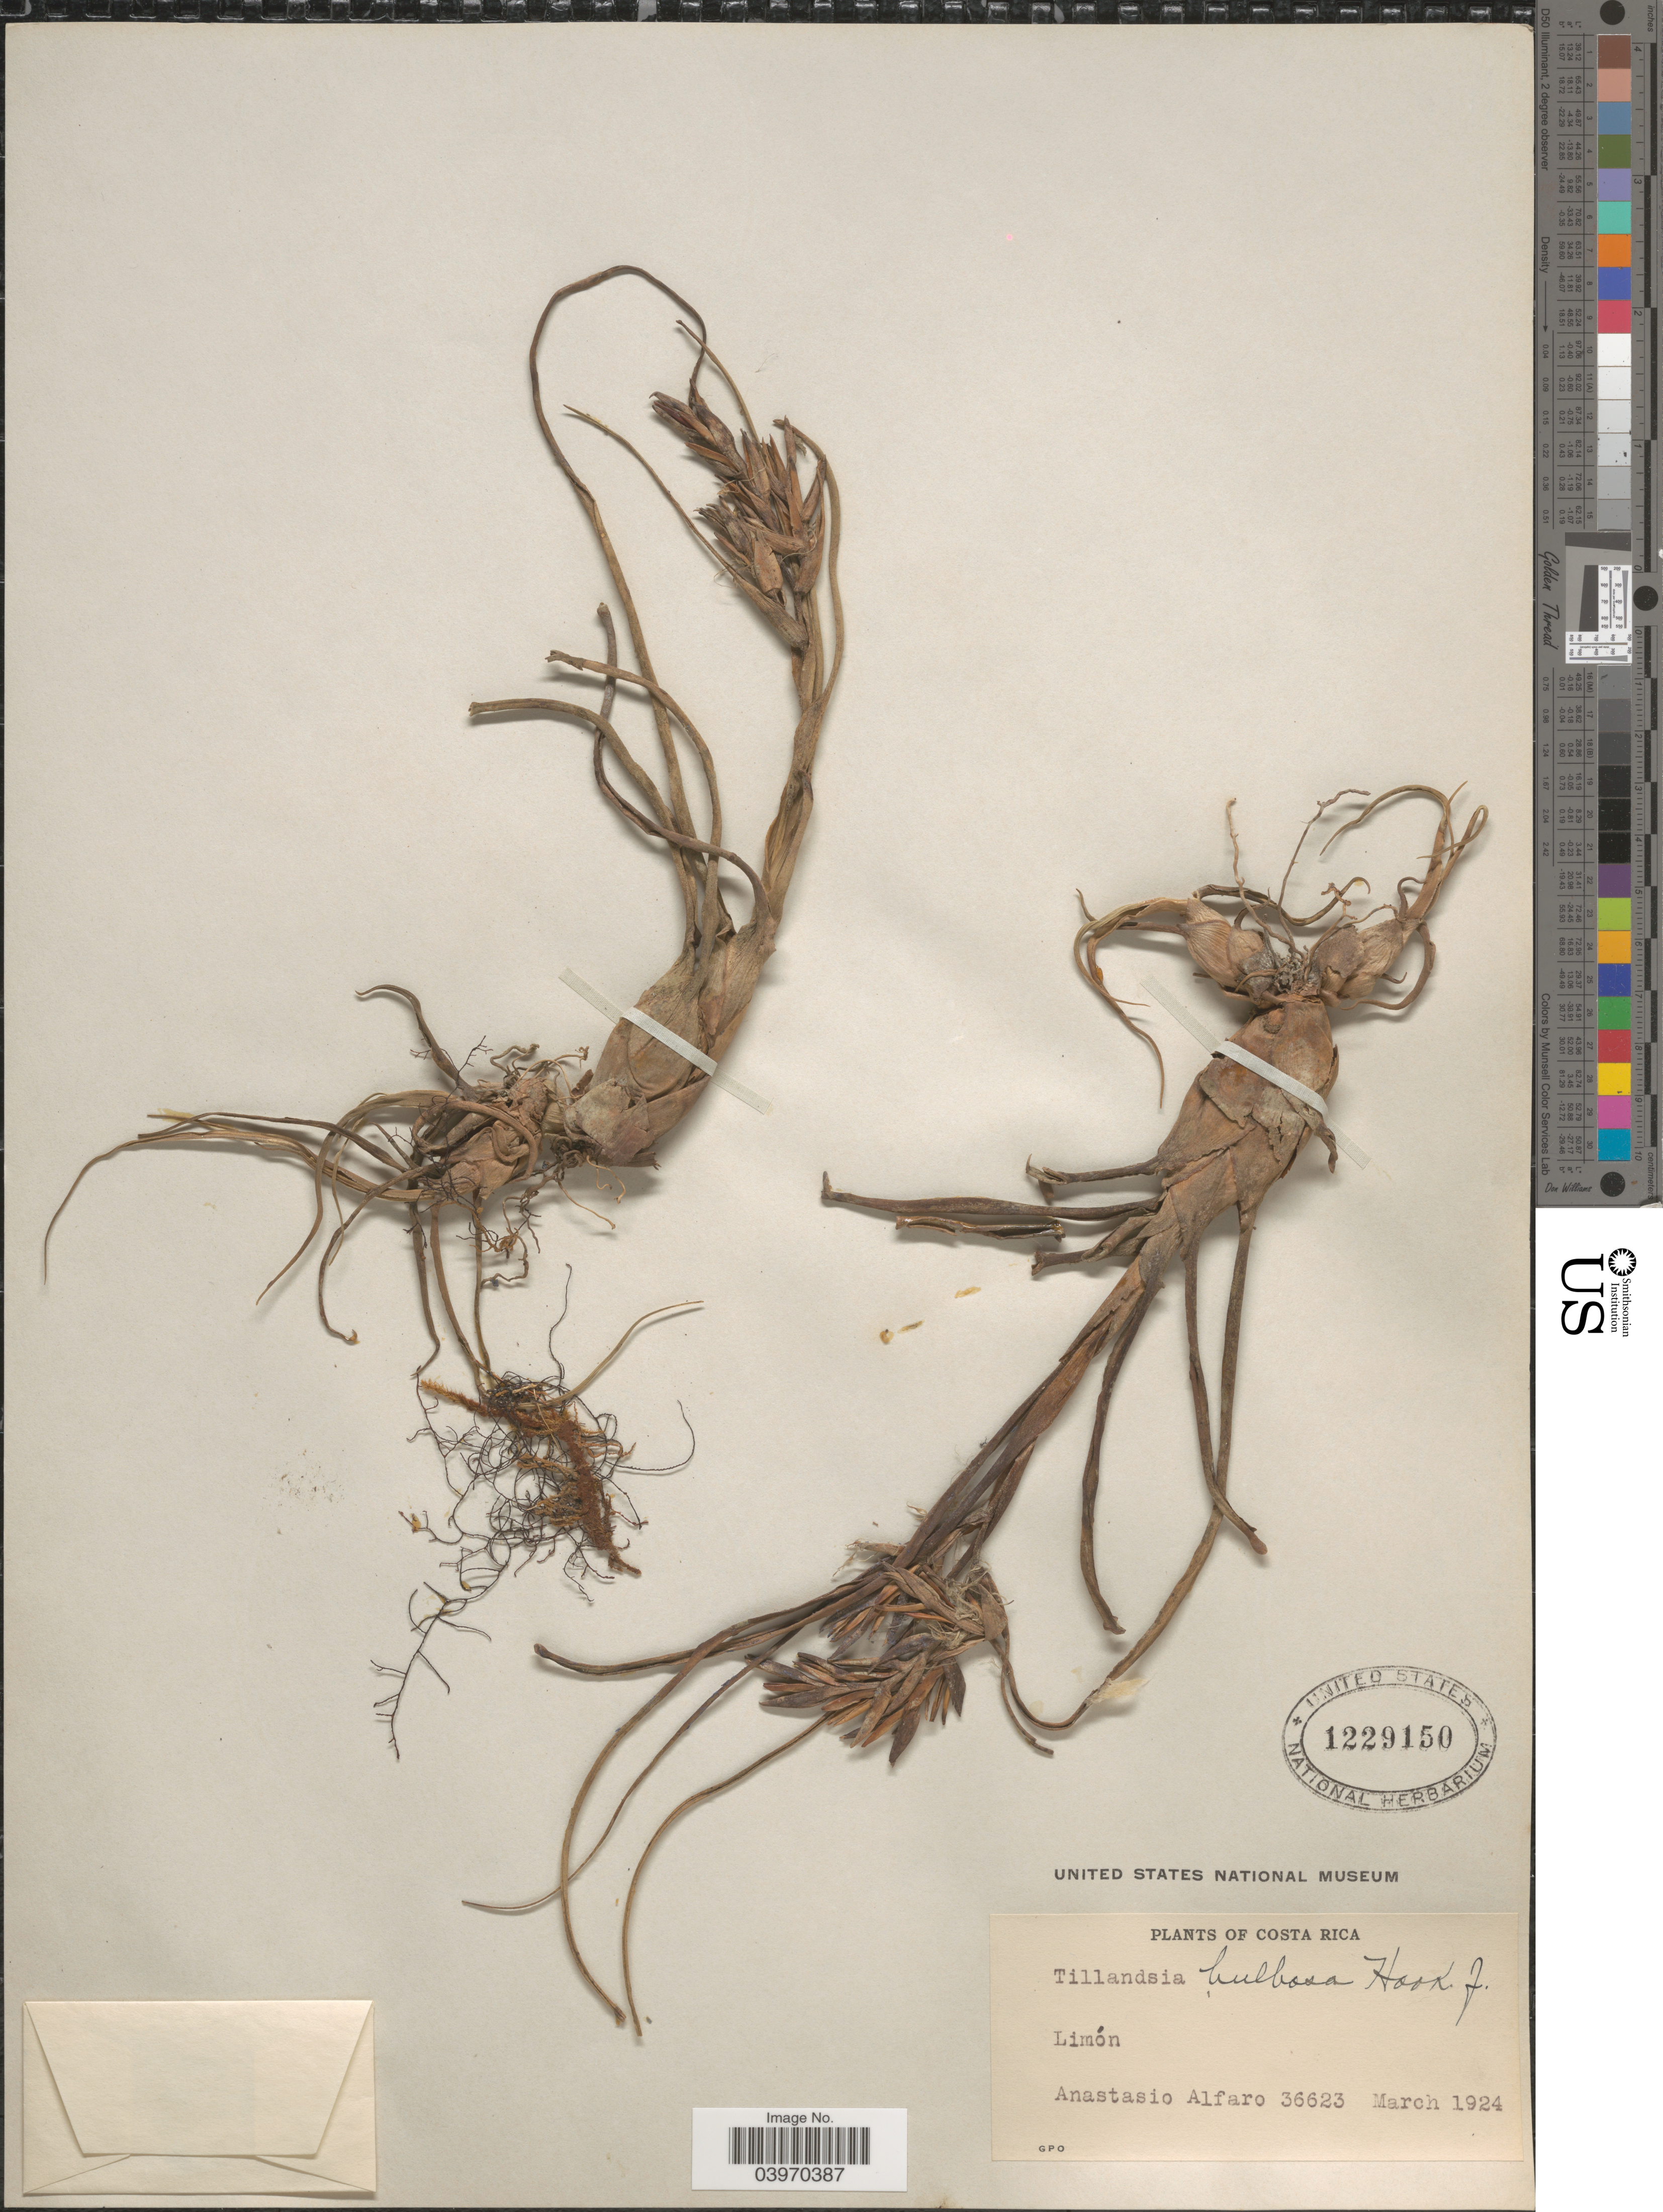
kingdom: Plantae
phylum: Tracheophyta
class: Liliopsida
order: Poales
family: Bromeliaceae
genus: Tillandsia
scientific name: Tillandsia bulbosa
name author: Hook.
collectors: A. Alfaro Gonzalez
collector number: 36623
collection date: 1924-03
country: Costa Rica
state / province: Limón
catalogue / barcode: US 1229150